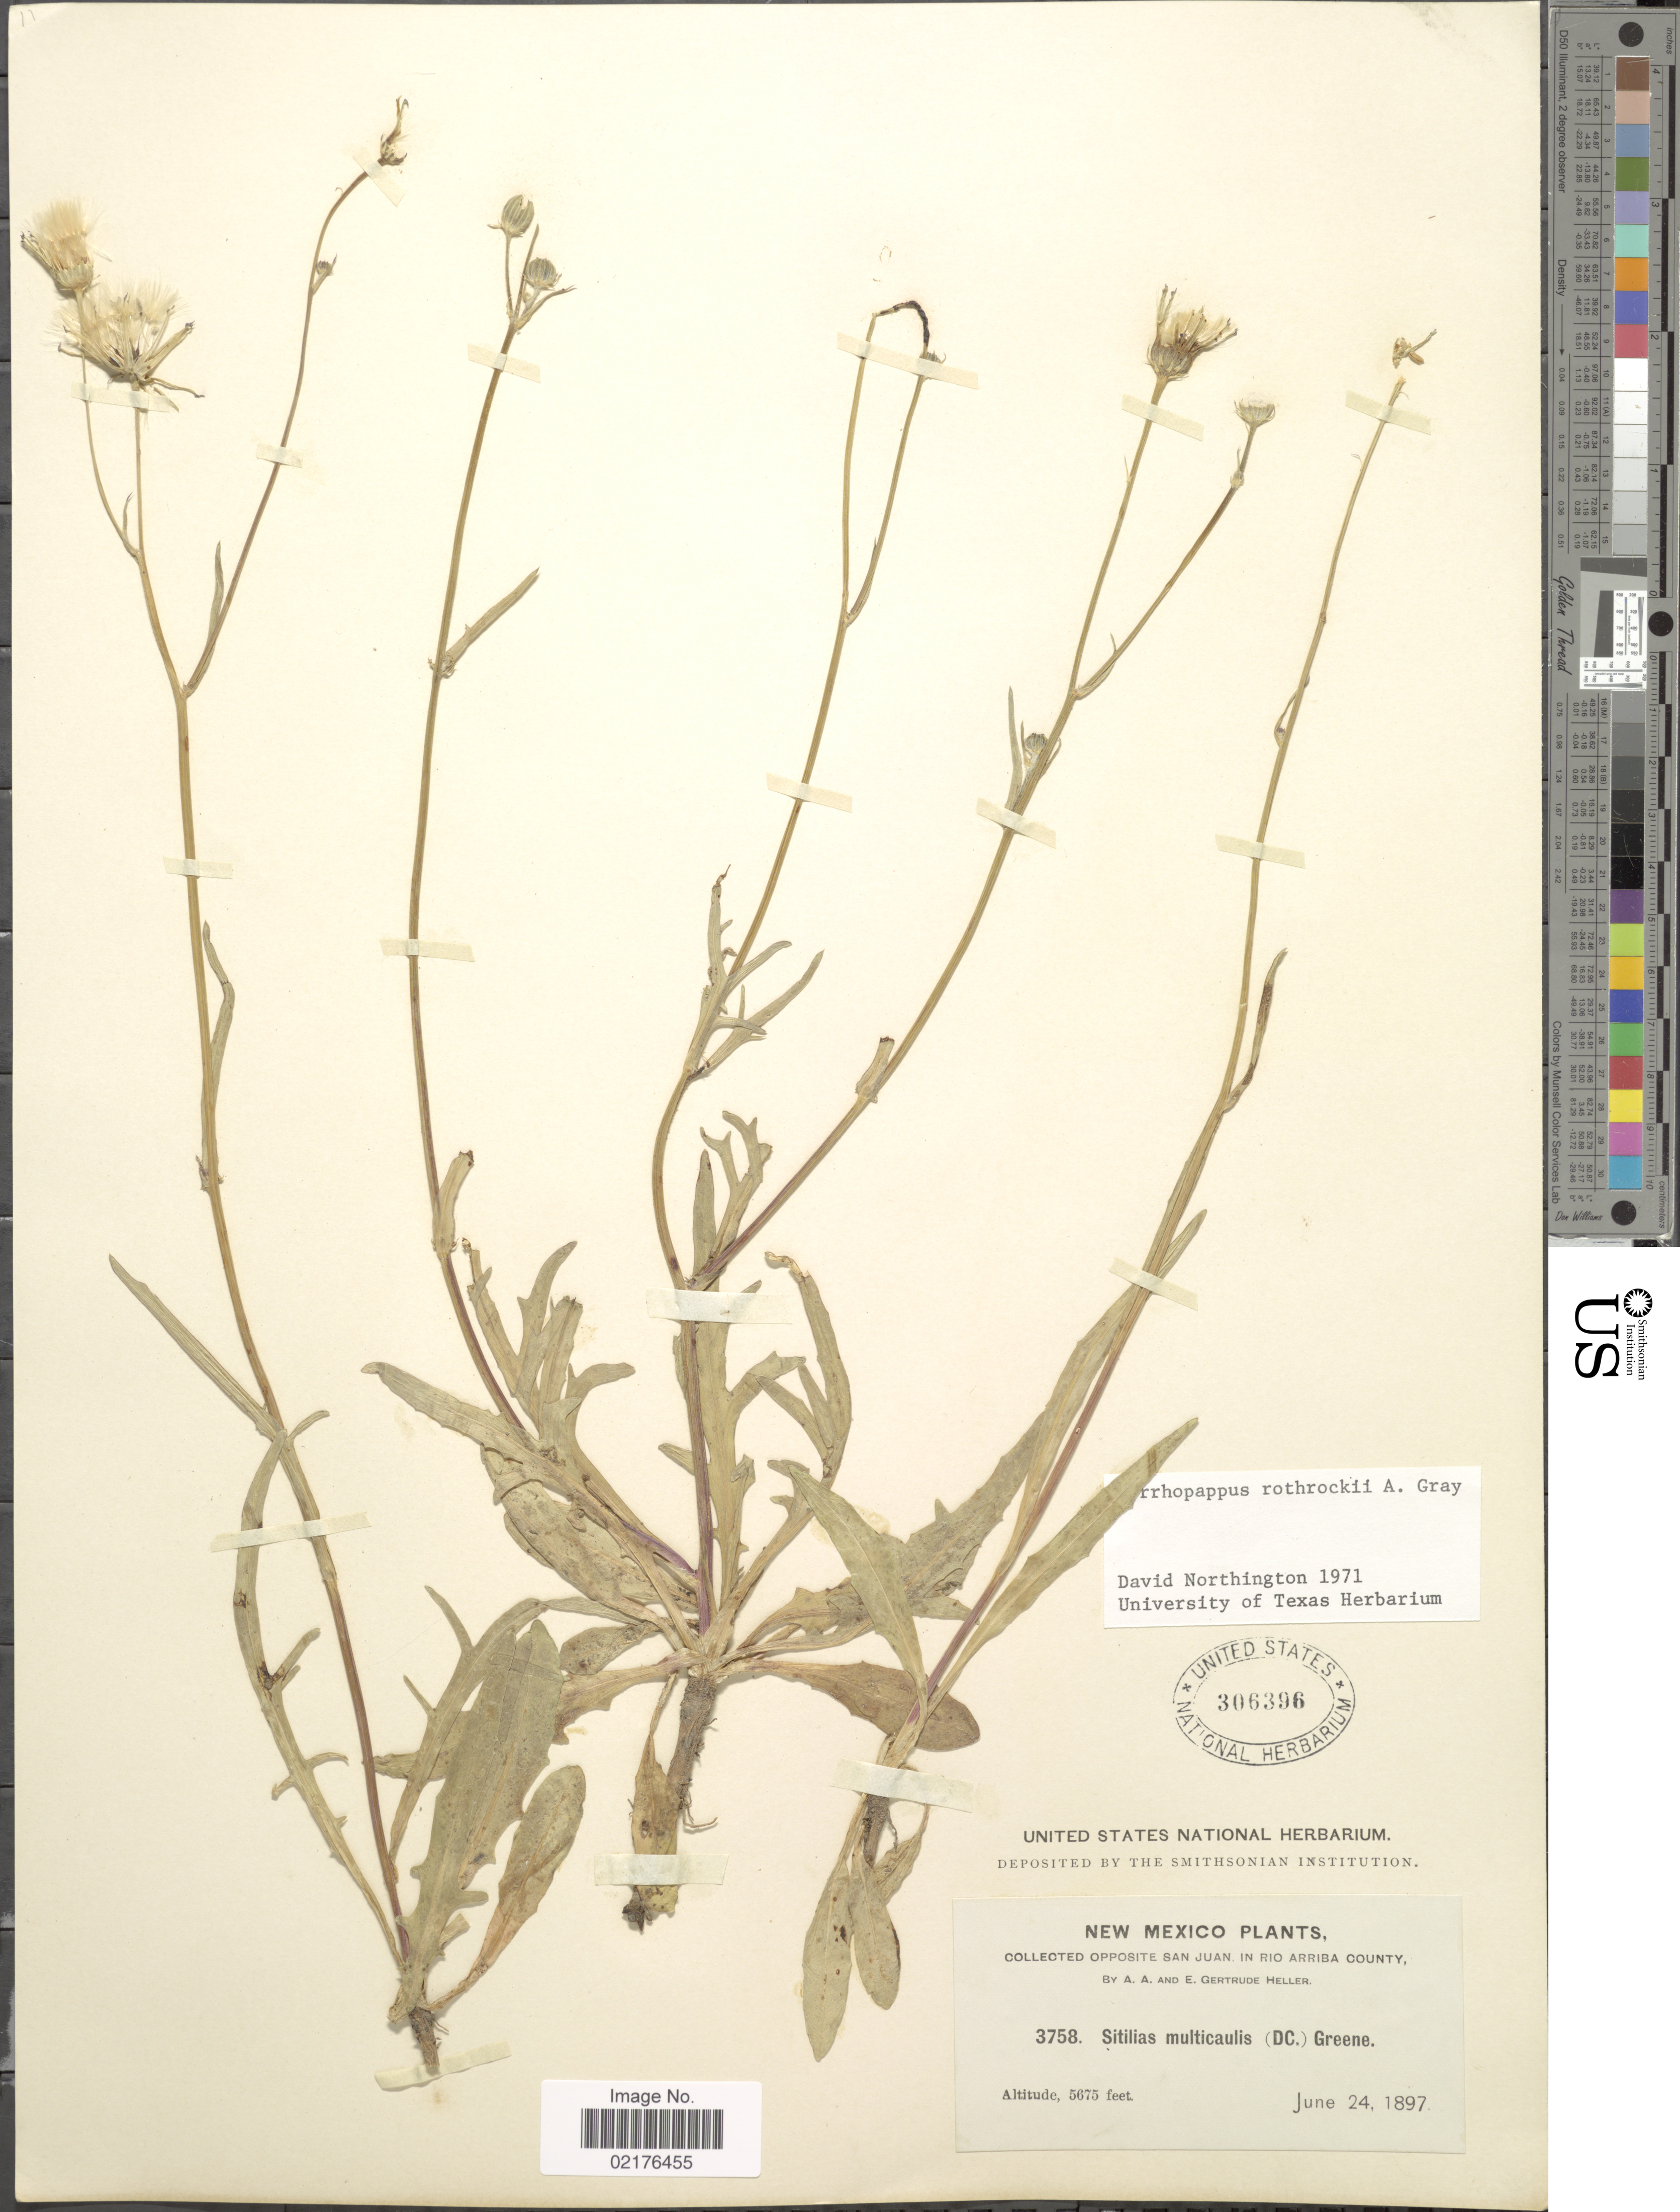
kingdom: Plantae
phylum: Tracheophyta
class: Magnoliopsida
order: Asterales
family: Asteraceae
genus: Pyrrhopappus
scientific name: Pyrrhopappus rothrockii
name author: A. Gray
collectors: A. A. Heller & E. G. Heller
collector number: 3758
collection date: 1897-06-24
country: United States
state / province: New Mexico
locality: Opposite San Juan, In Rio Arriba County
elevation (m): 1730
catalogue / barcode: US 306396